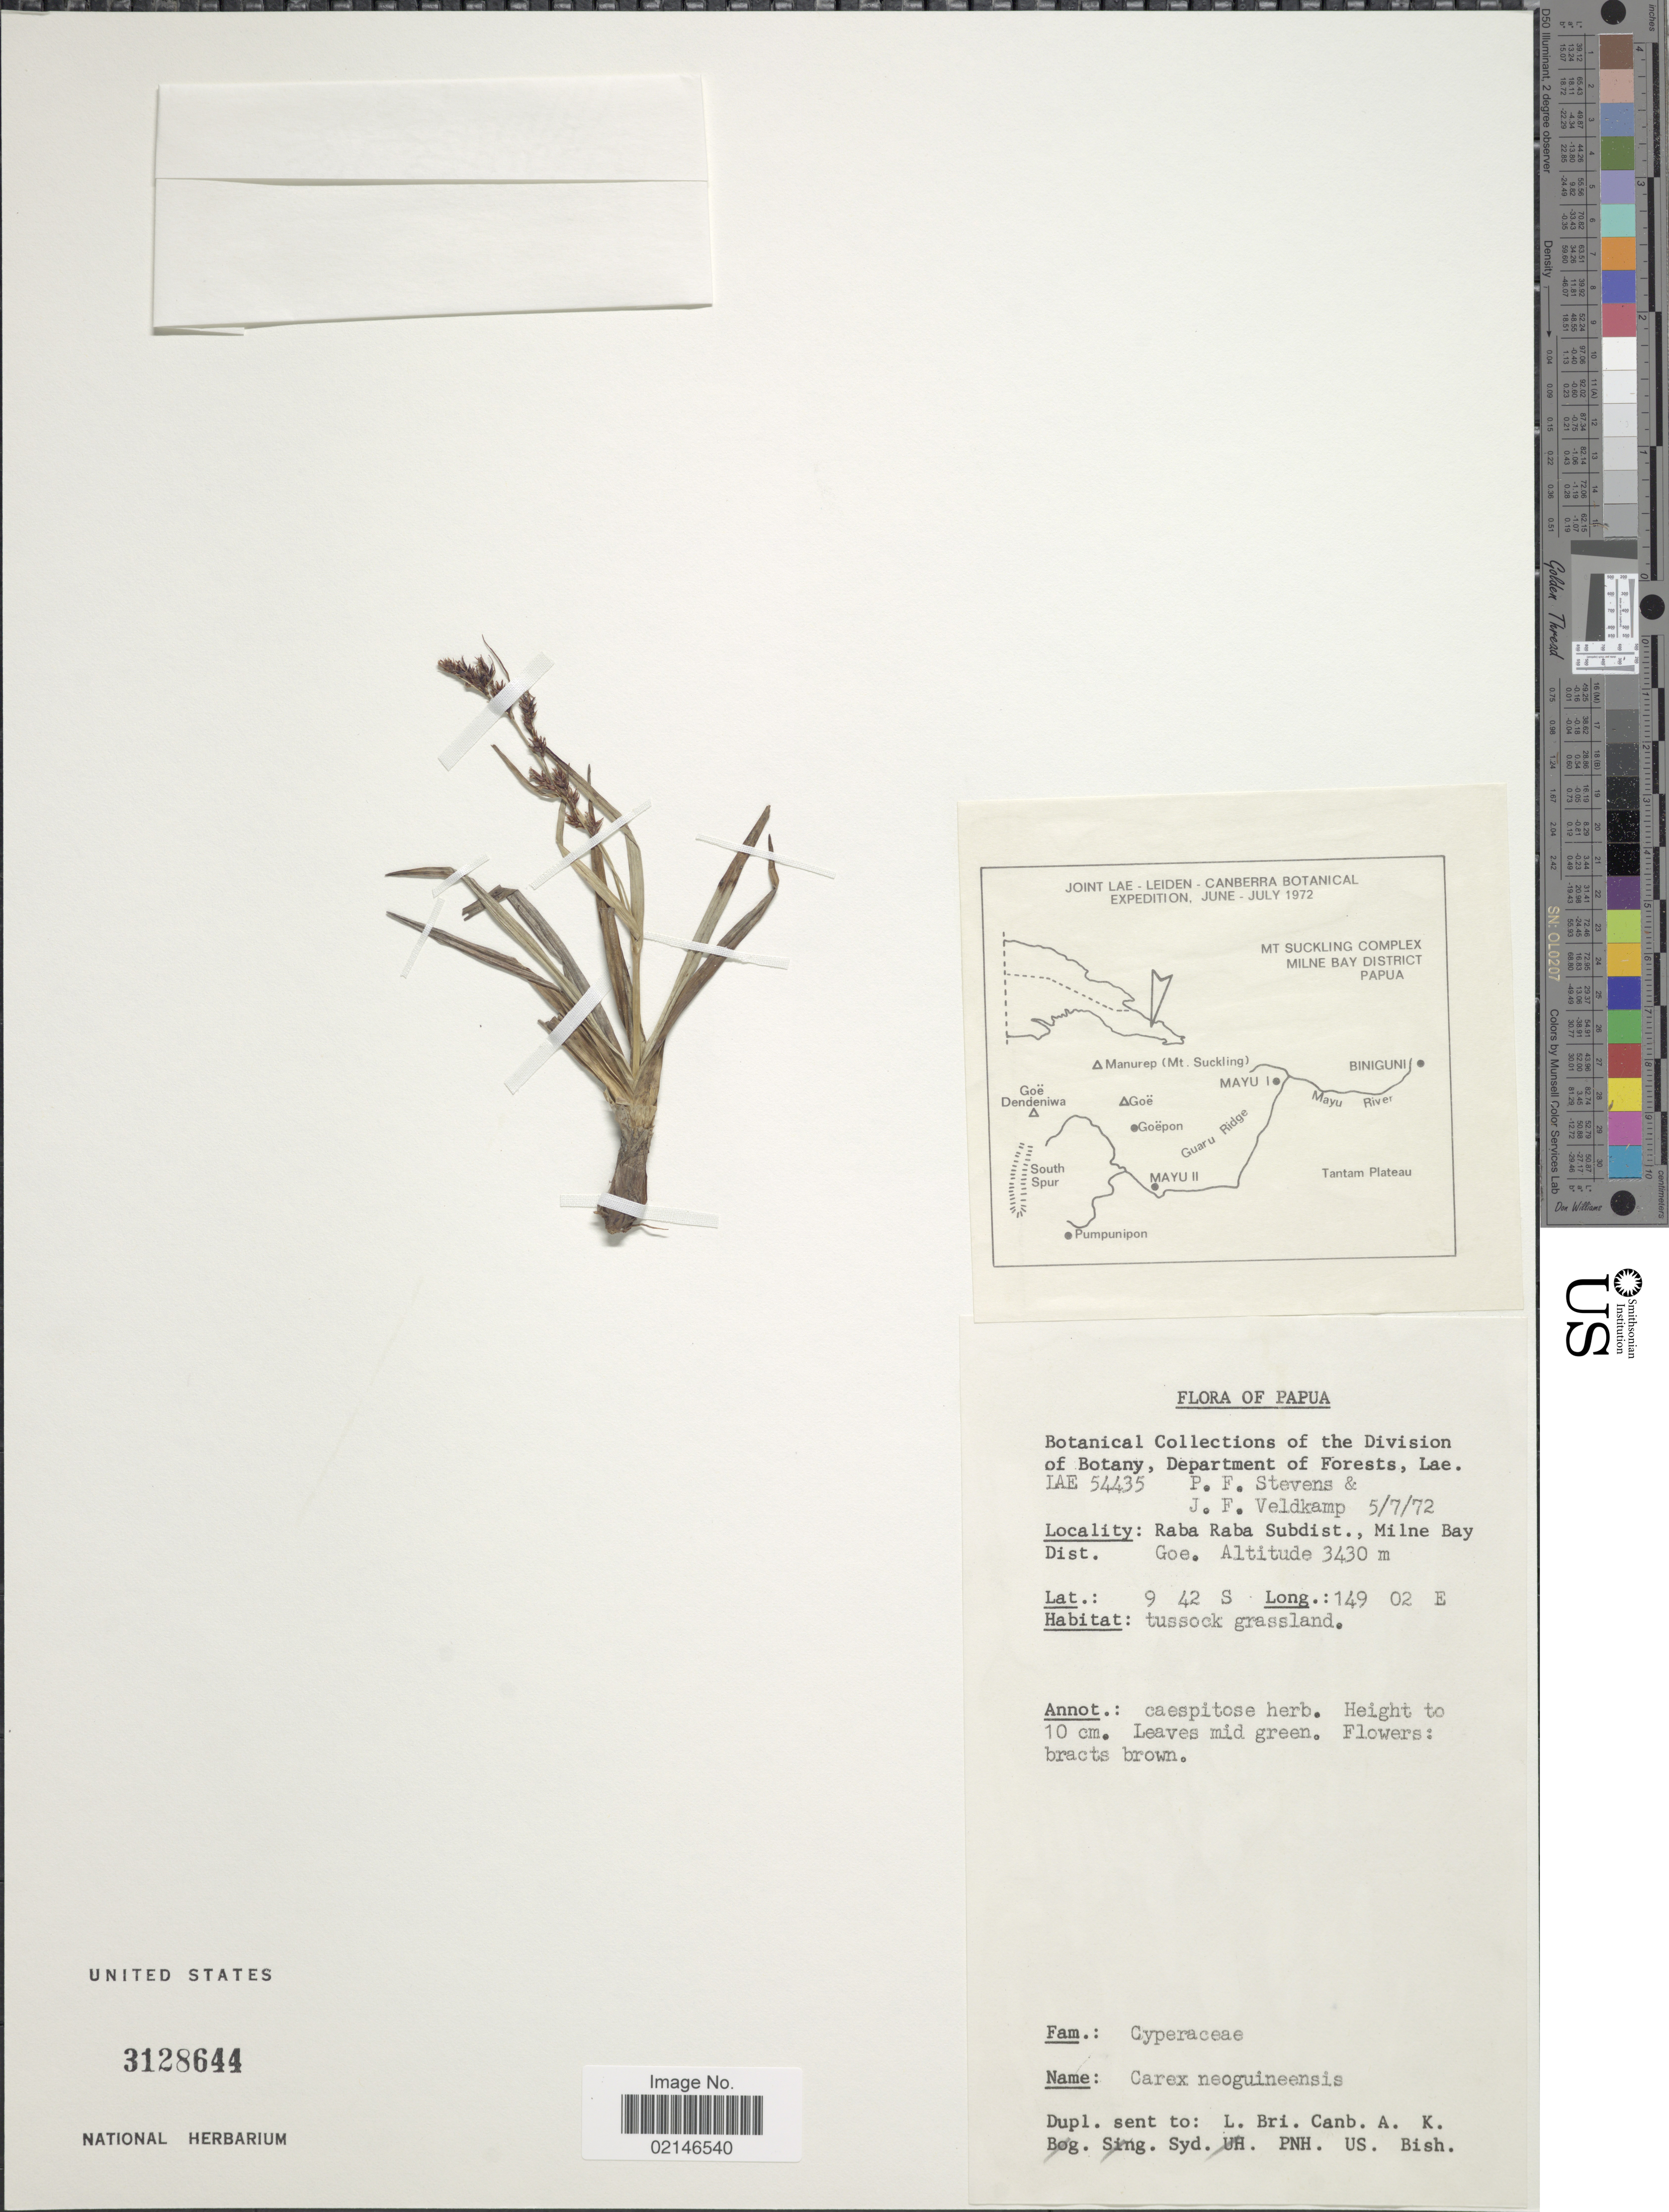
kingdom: Plantae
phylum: Tracheophyta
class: Liliopsida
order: Poales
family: Cyperaceae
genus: Carex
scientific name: Carex neoguinensis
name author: C.B. Clarke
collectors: P. F. Stevens & J. F. Veldkamp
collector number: LAE54435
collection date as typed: Transcribed d/m/y: 5/7/72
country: Papua New Guinea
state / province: Milne Bay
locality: Papua, Raba Raba Subdist., Milne Bay, Dist. Goe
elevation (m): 3430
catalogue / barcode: US 3128644